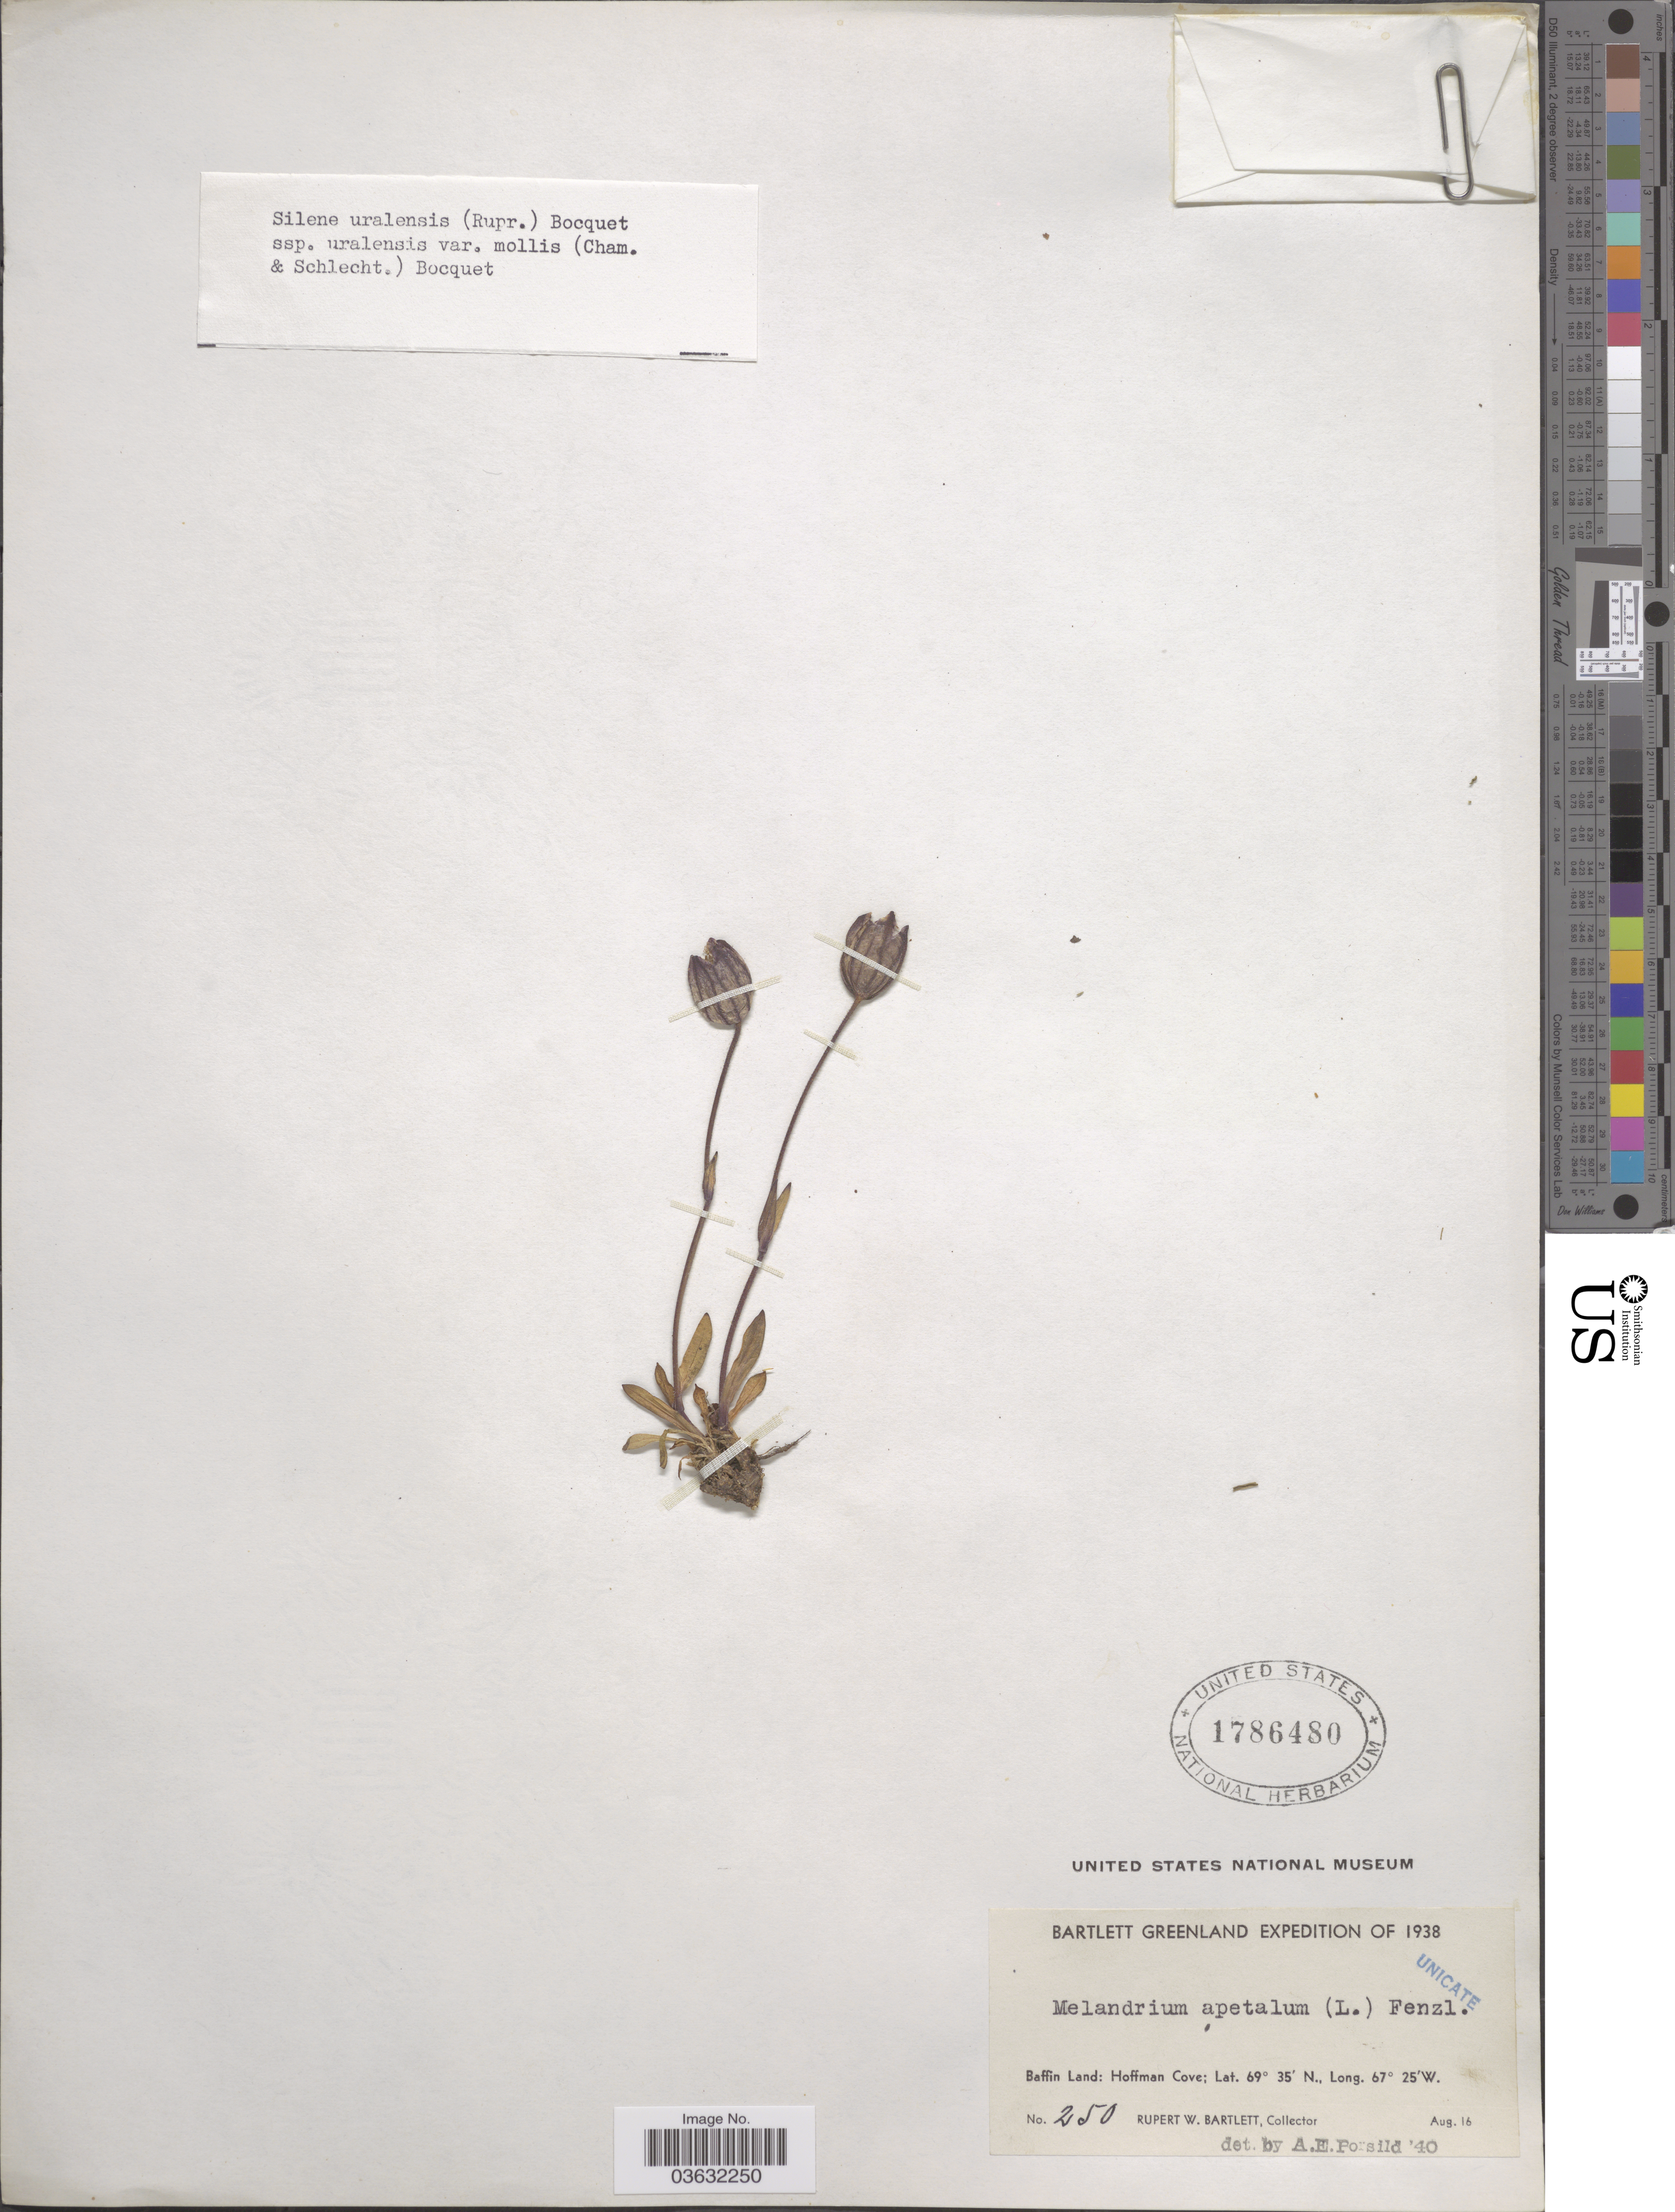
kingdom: Plantae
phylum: Tracheophyta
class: Magnoliopsida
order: Caryophyllales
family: Caryophyllaceae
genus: Silene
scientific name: Silene uralensis var. mollis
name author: (Cham. & Schltdl.) Bocquet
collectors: R. W. Bartlett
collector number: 250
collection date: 1938-08-16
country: Canada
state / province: Nunavut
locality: Baffin Land: Hoffman Cove.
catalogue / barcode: US 1786480